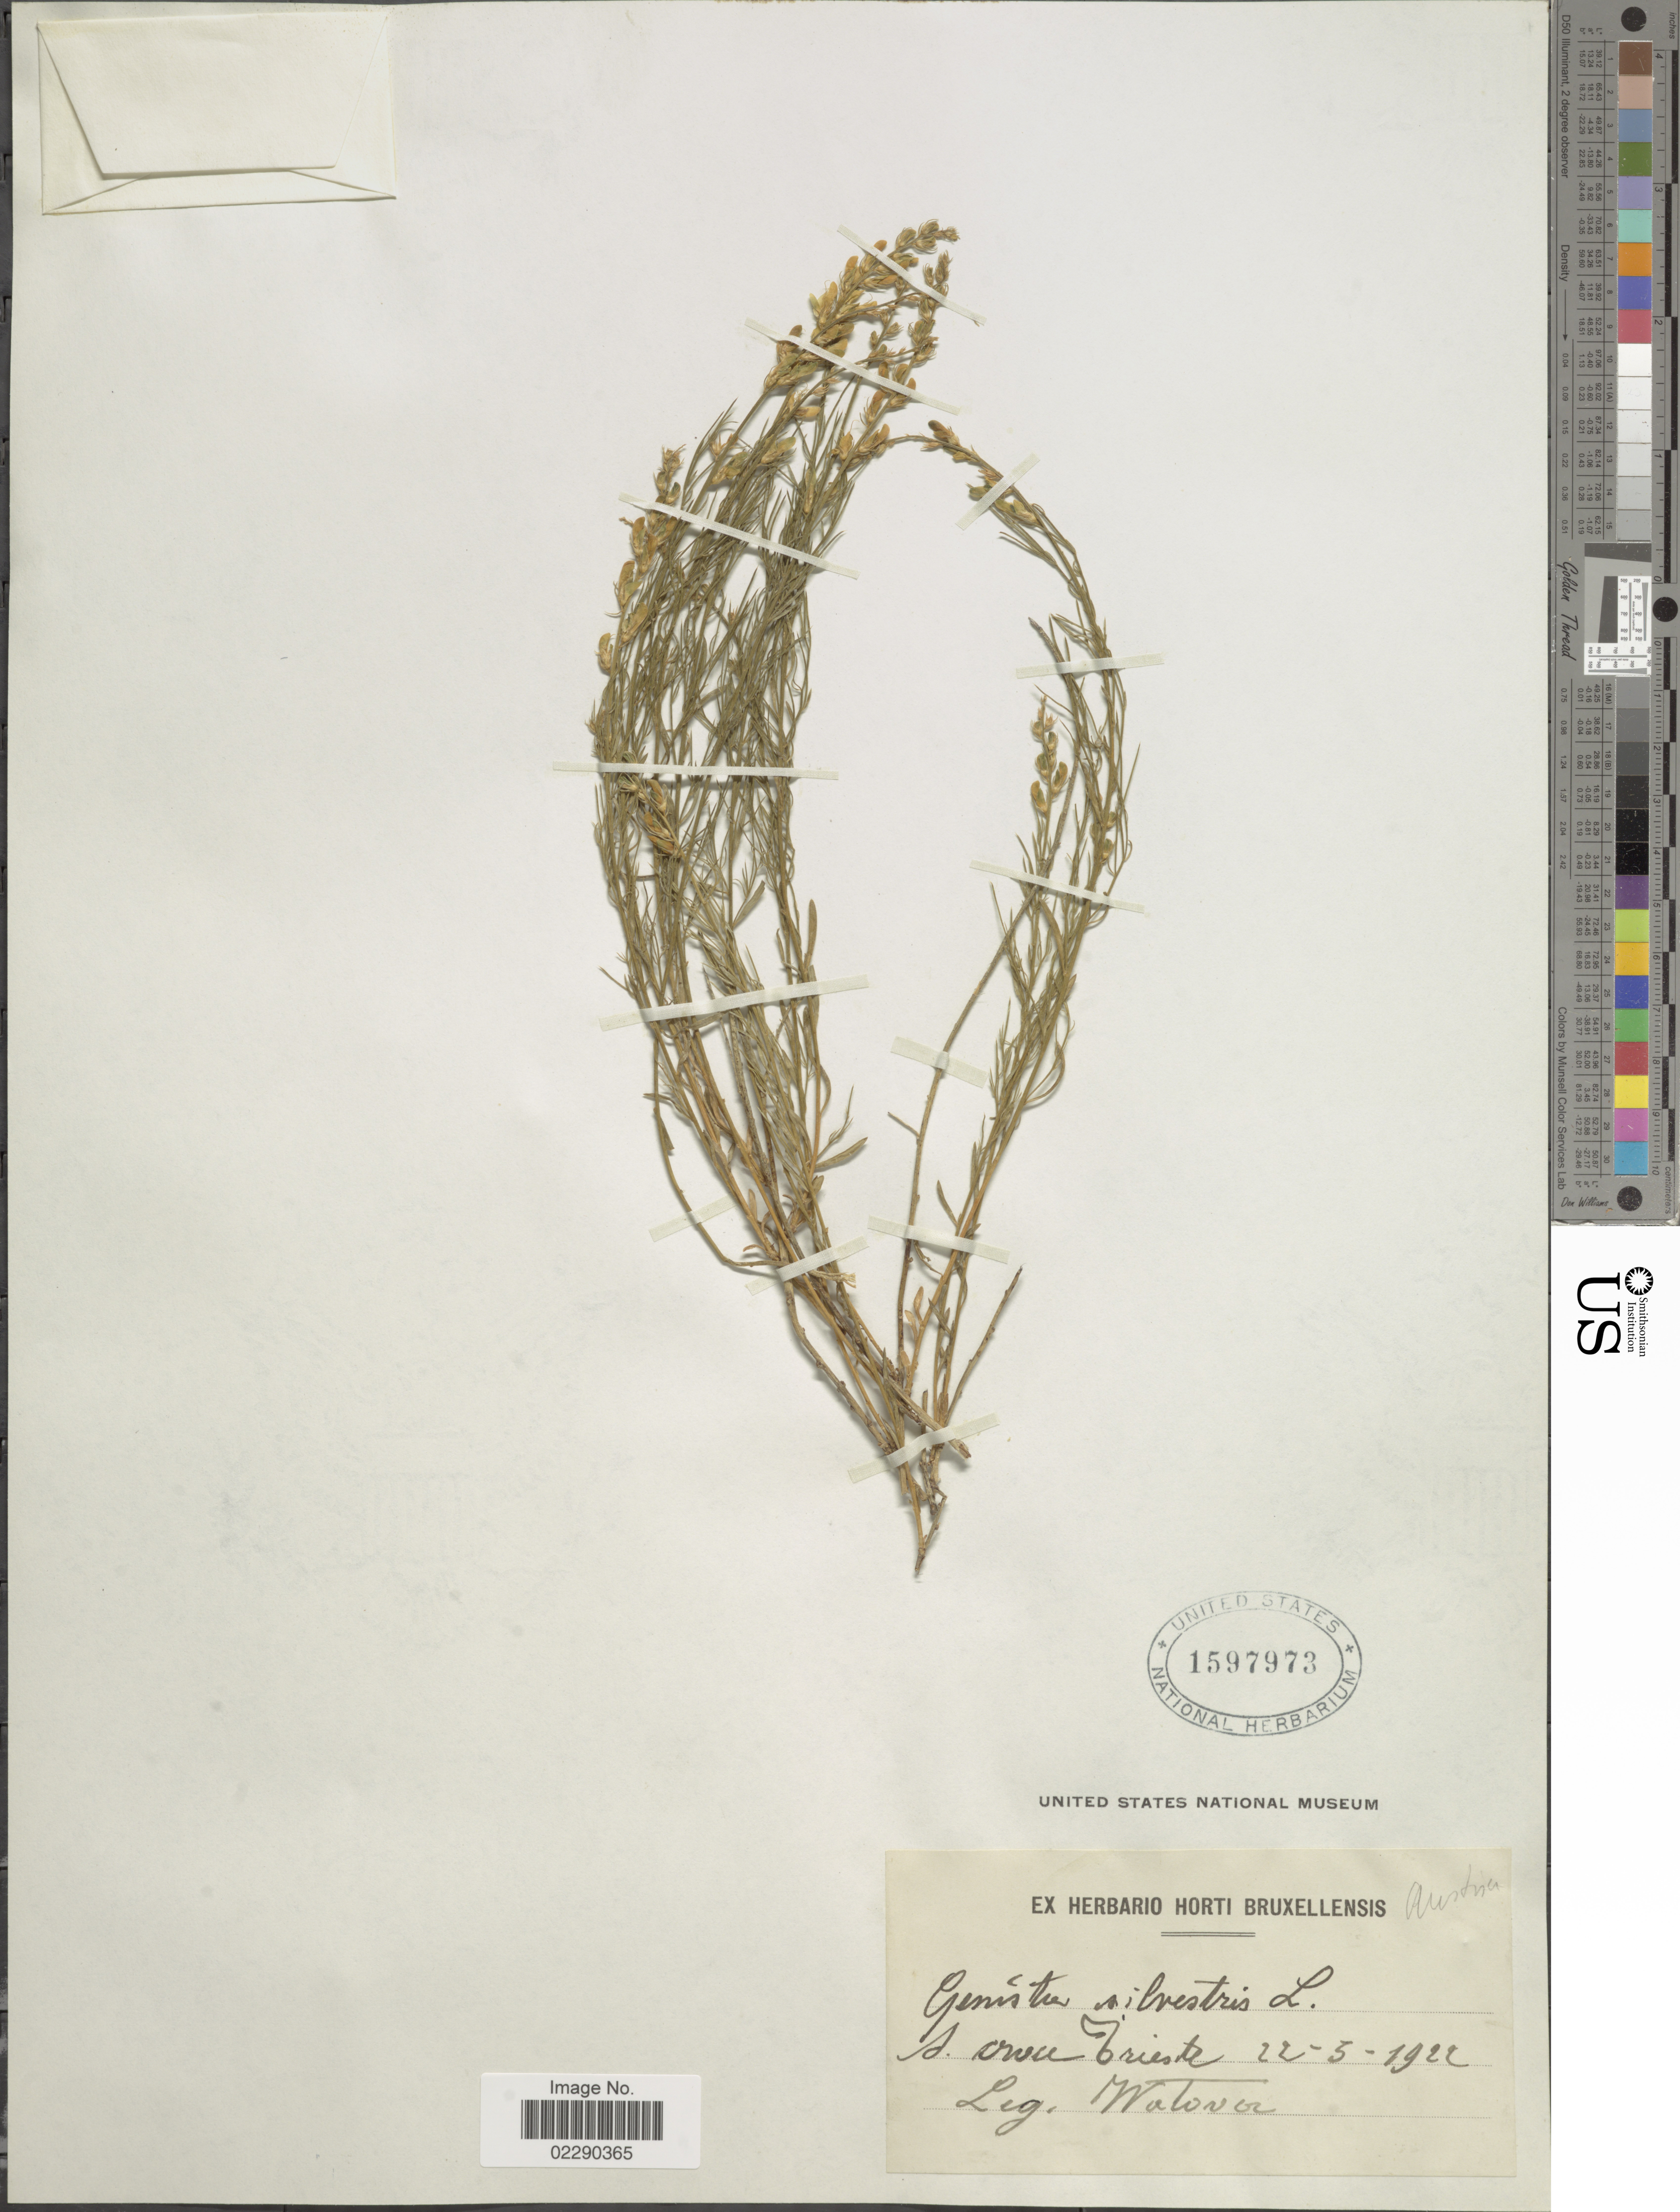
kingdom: Plantae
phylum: Tracheophyta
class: Magnoliopsida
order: Fabales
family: Fabaceae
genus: Genista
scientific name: Genista sagittalis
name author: L.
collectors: Watova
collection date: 1922-05-22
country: Italy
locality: S. Cruce Trieste ["Austria" annotated on label but Trieste is now in Italy]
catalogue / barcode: US 1597973